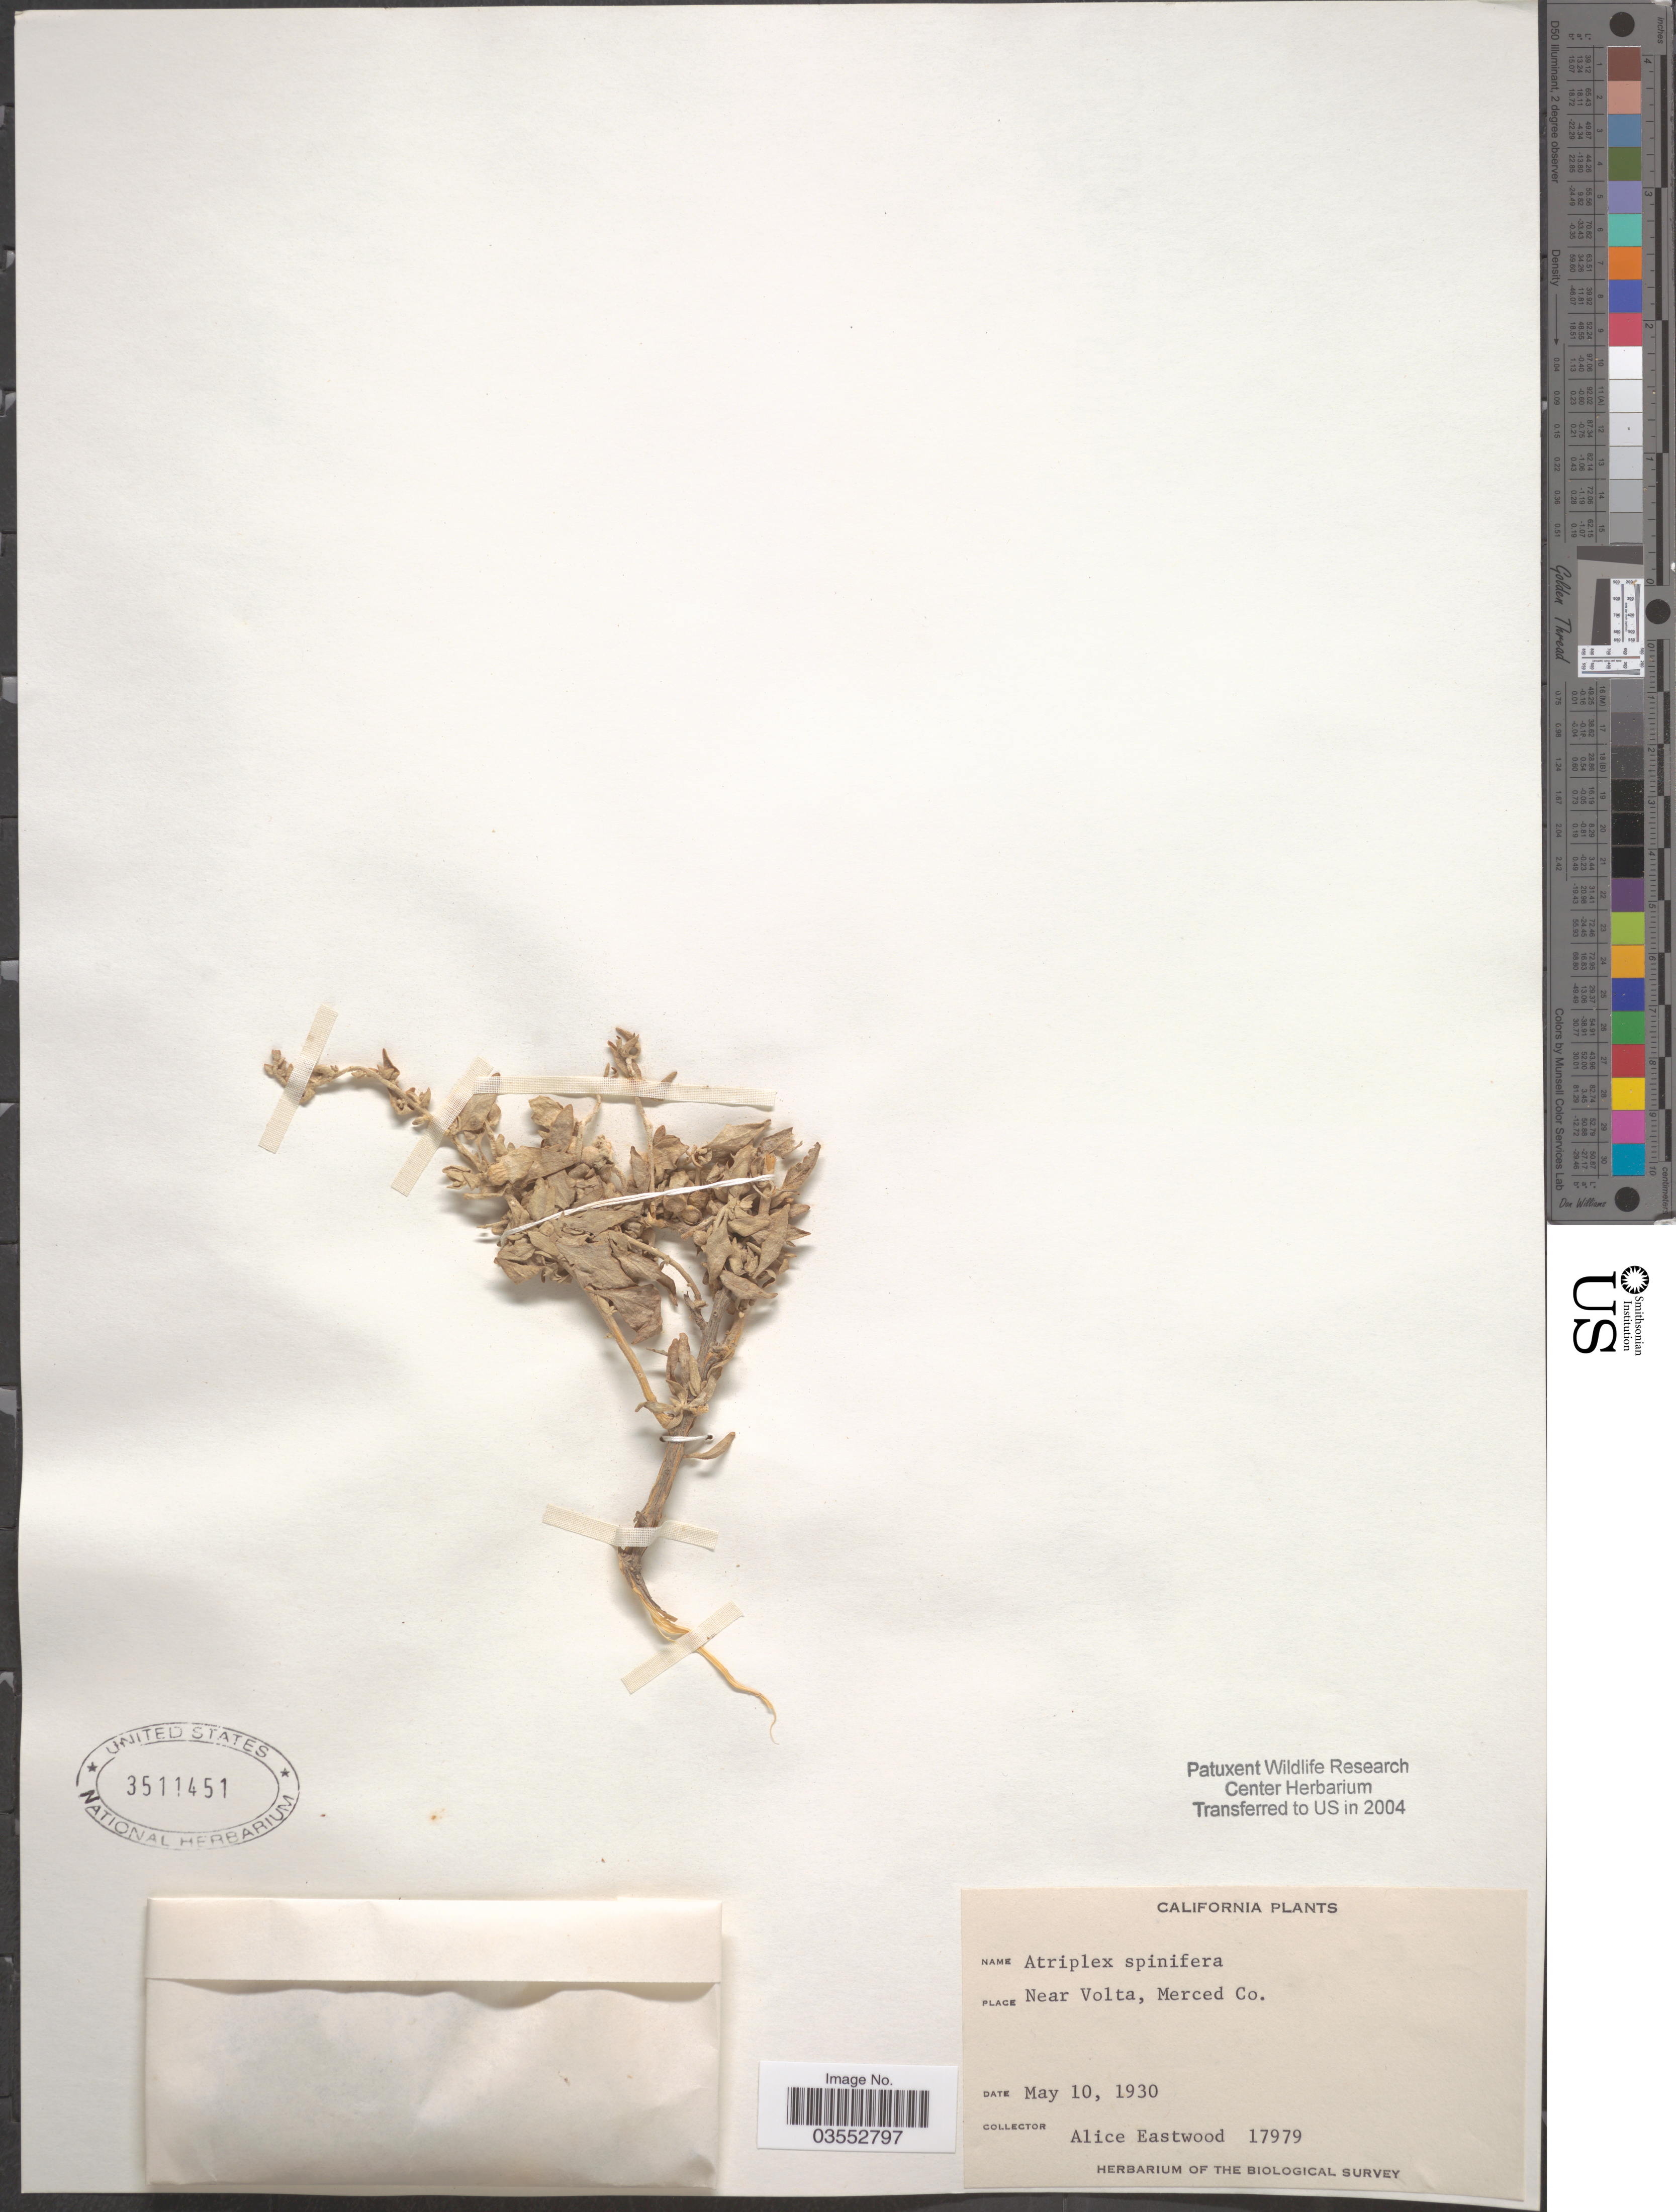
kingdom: Plantae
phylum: Tracheophyta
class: Magnoliopsida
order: Caryophyllales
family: Amaranthaceae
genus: Atriplex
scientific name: Atriplex spinifera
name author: J.F. Macbr.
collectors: A. Eastwood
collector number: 17979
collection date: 1930-05-10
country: United States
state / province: California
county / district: Merced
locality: Near Volta, Merced Co.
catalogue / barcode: US 3511451